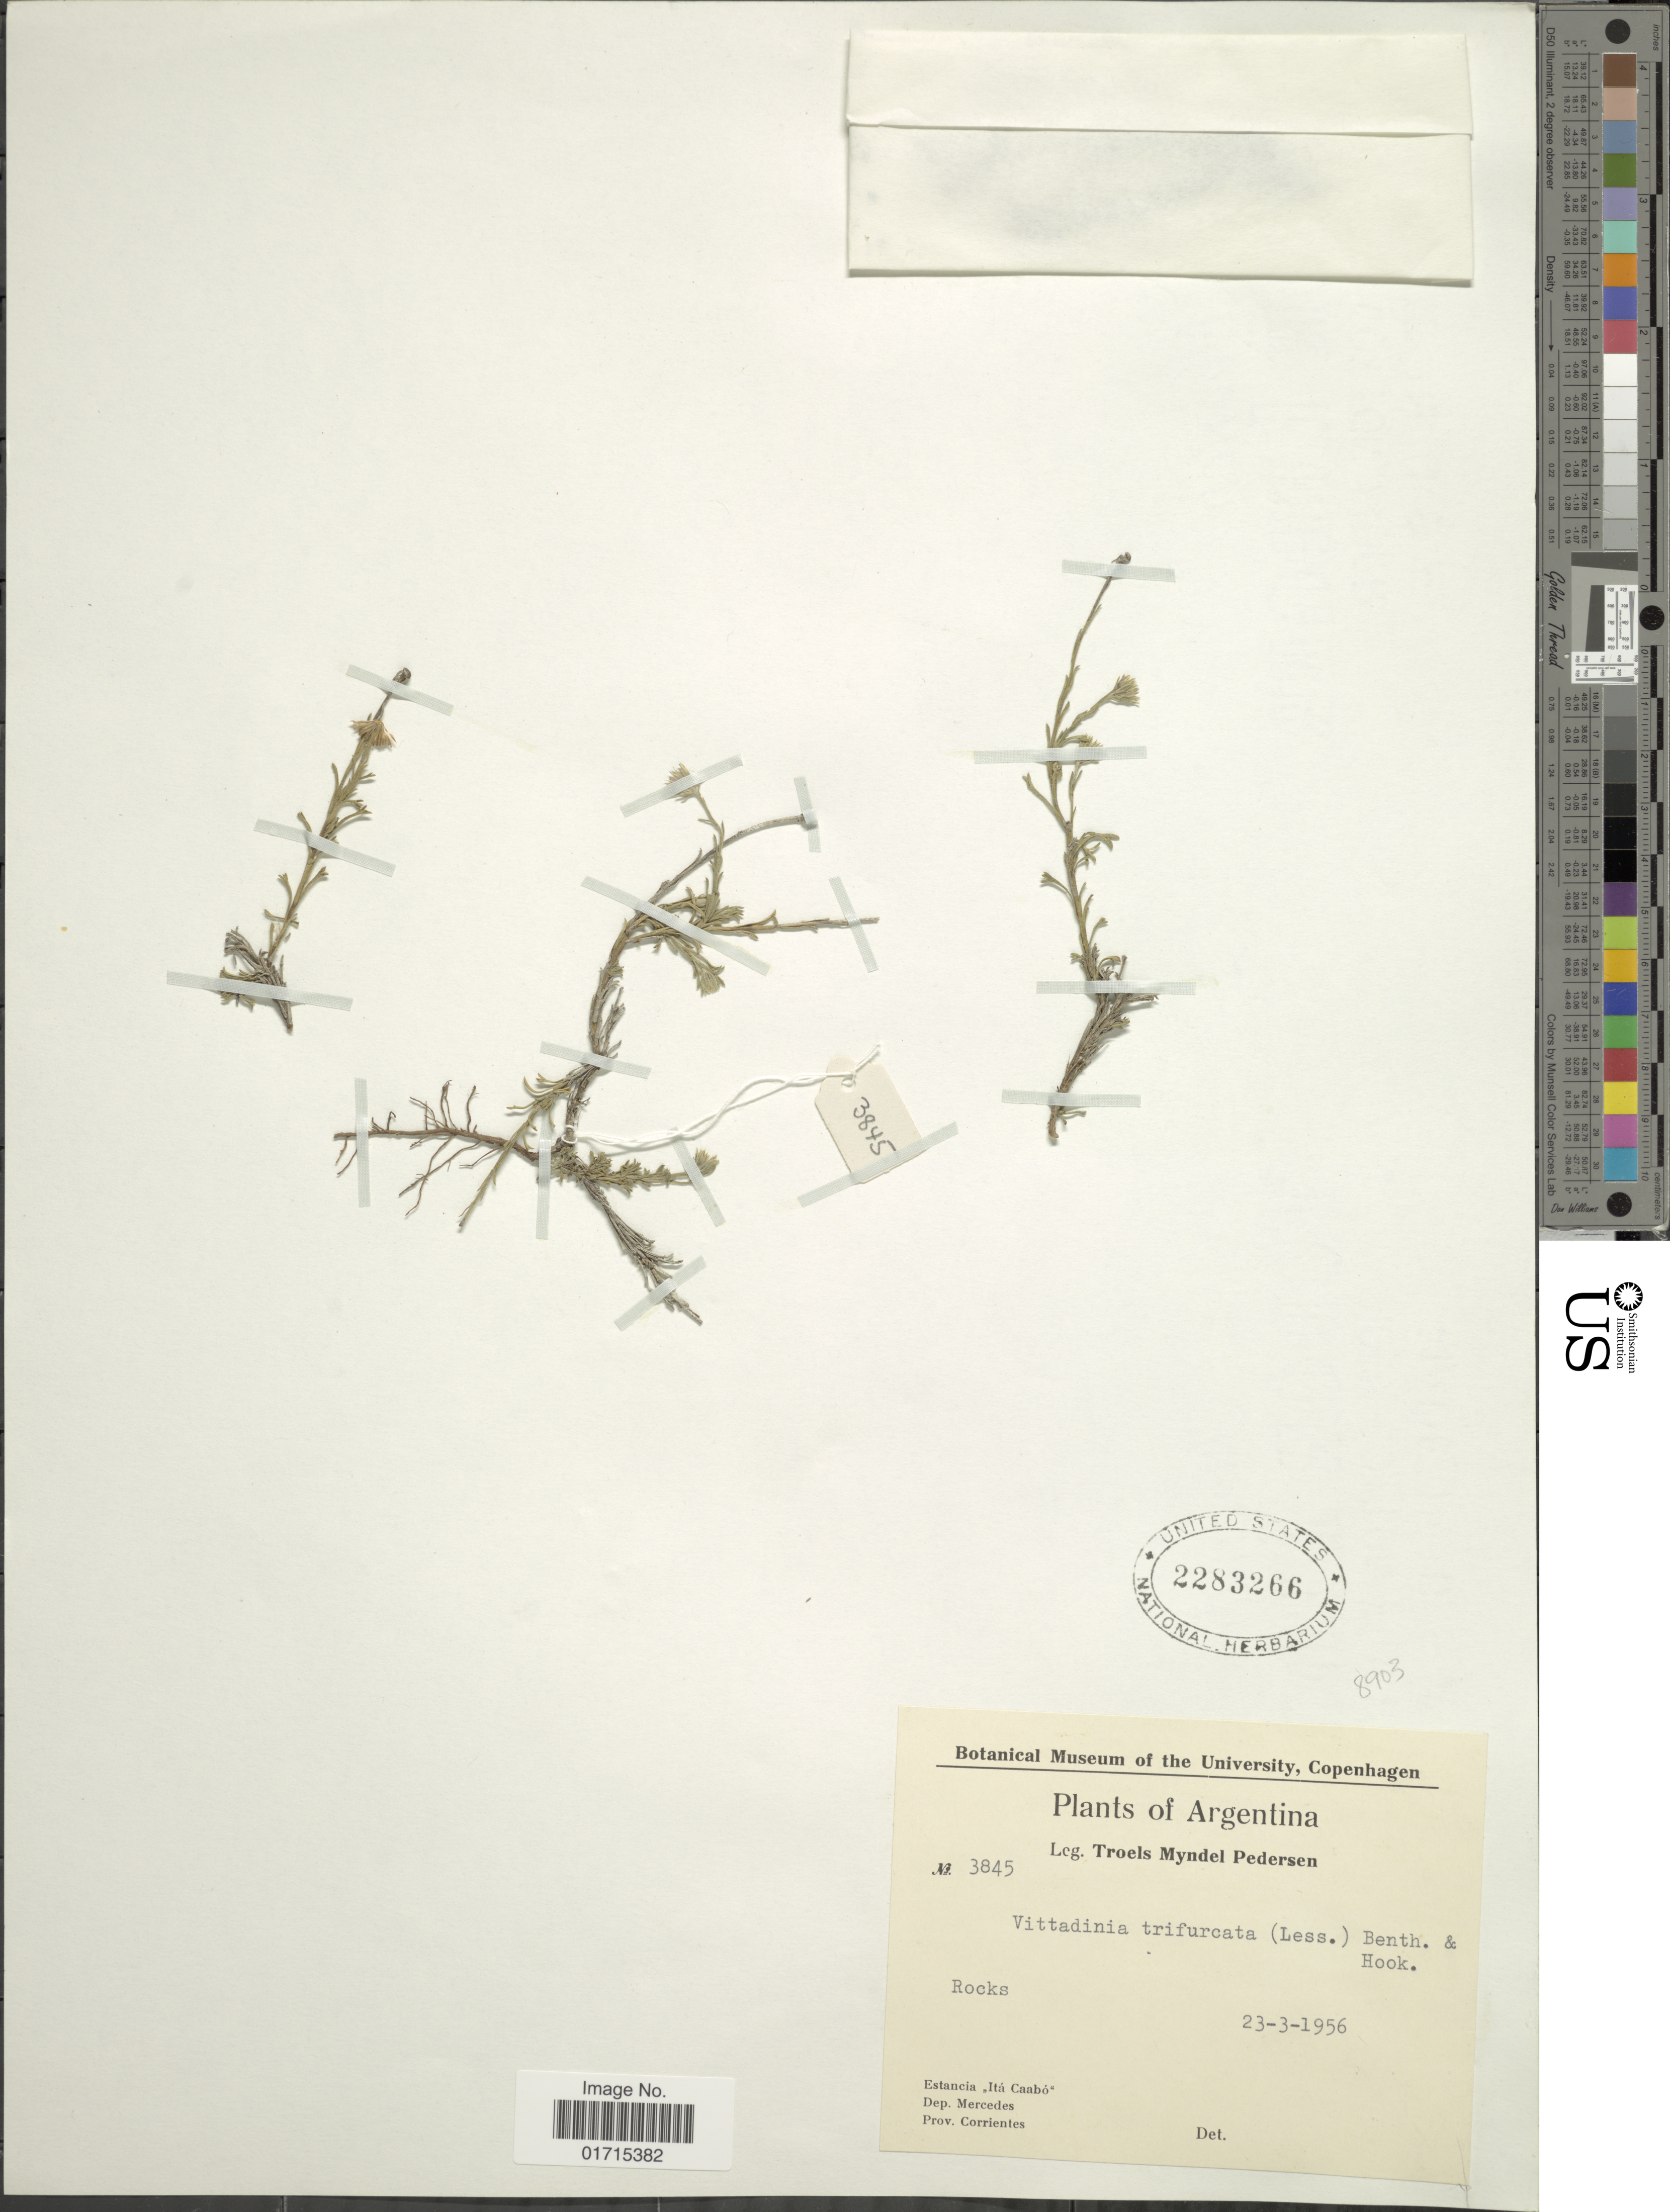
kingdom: Plantae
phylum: Tracheophyta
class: Magnoliopsida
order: Asterales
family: Asteraceae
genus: Microgyne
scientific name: Microgyne trifurcata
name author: Less.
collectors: T. Pederson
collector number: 3845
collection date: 1956-03-23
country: Argentina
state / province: Corrientes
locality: Estancia "Ita Caabo" Dep. Mercedes. Prov. Corrientes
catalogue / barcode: US 2283266